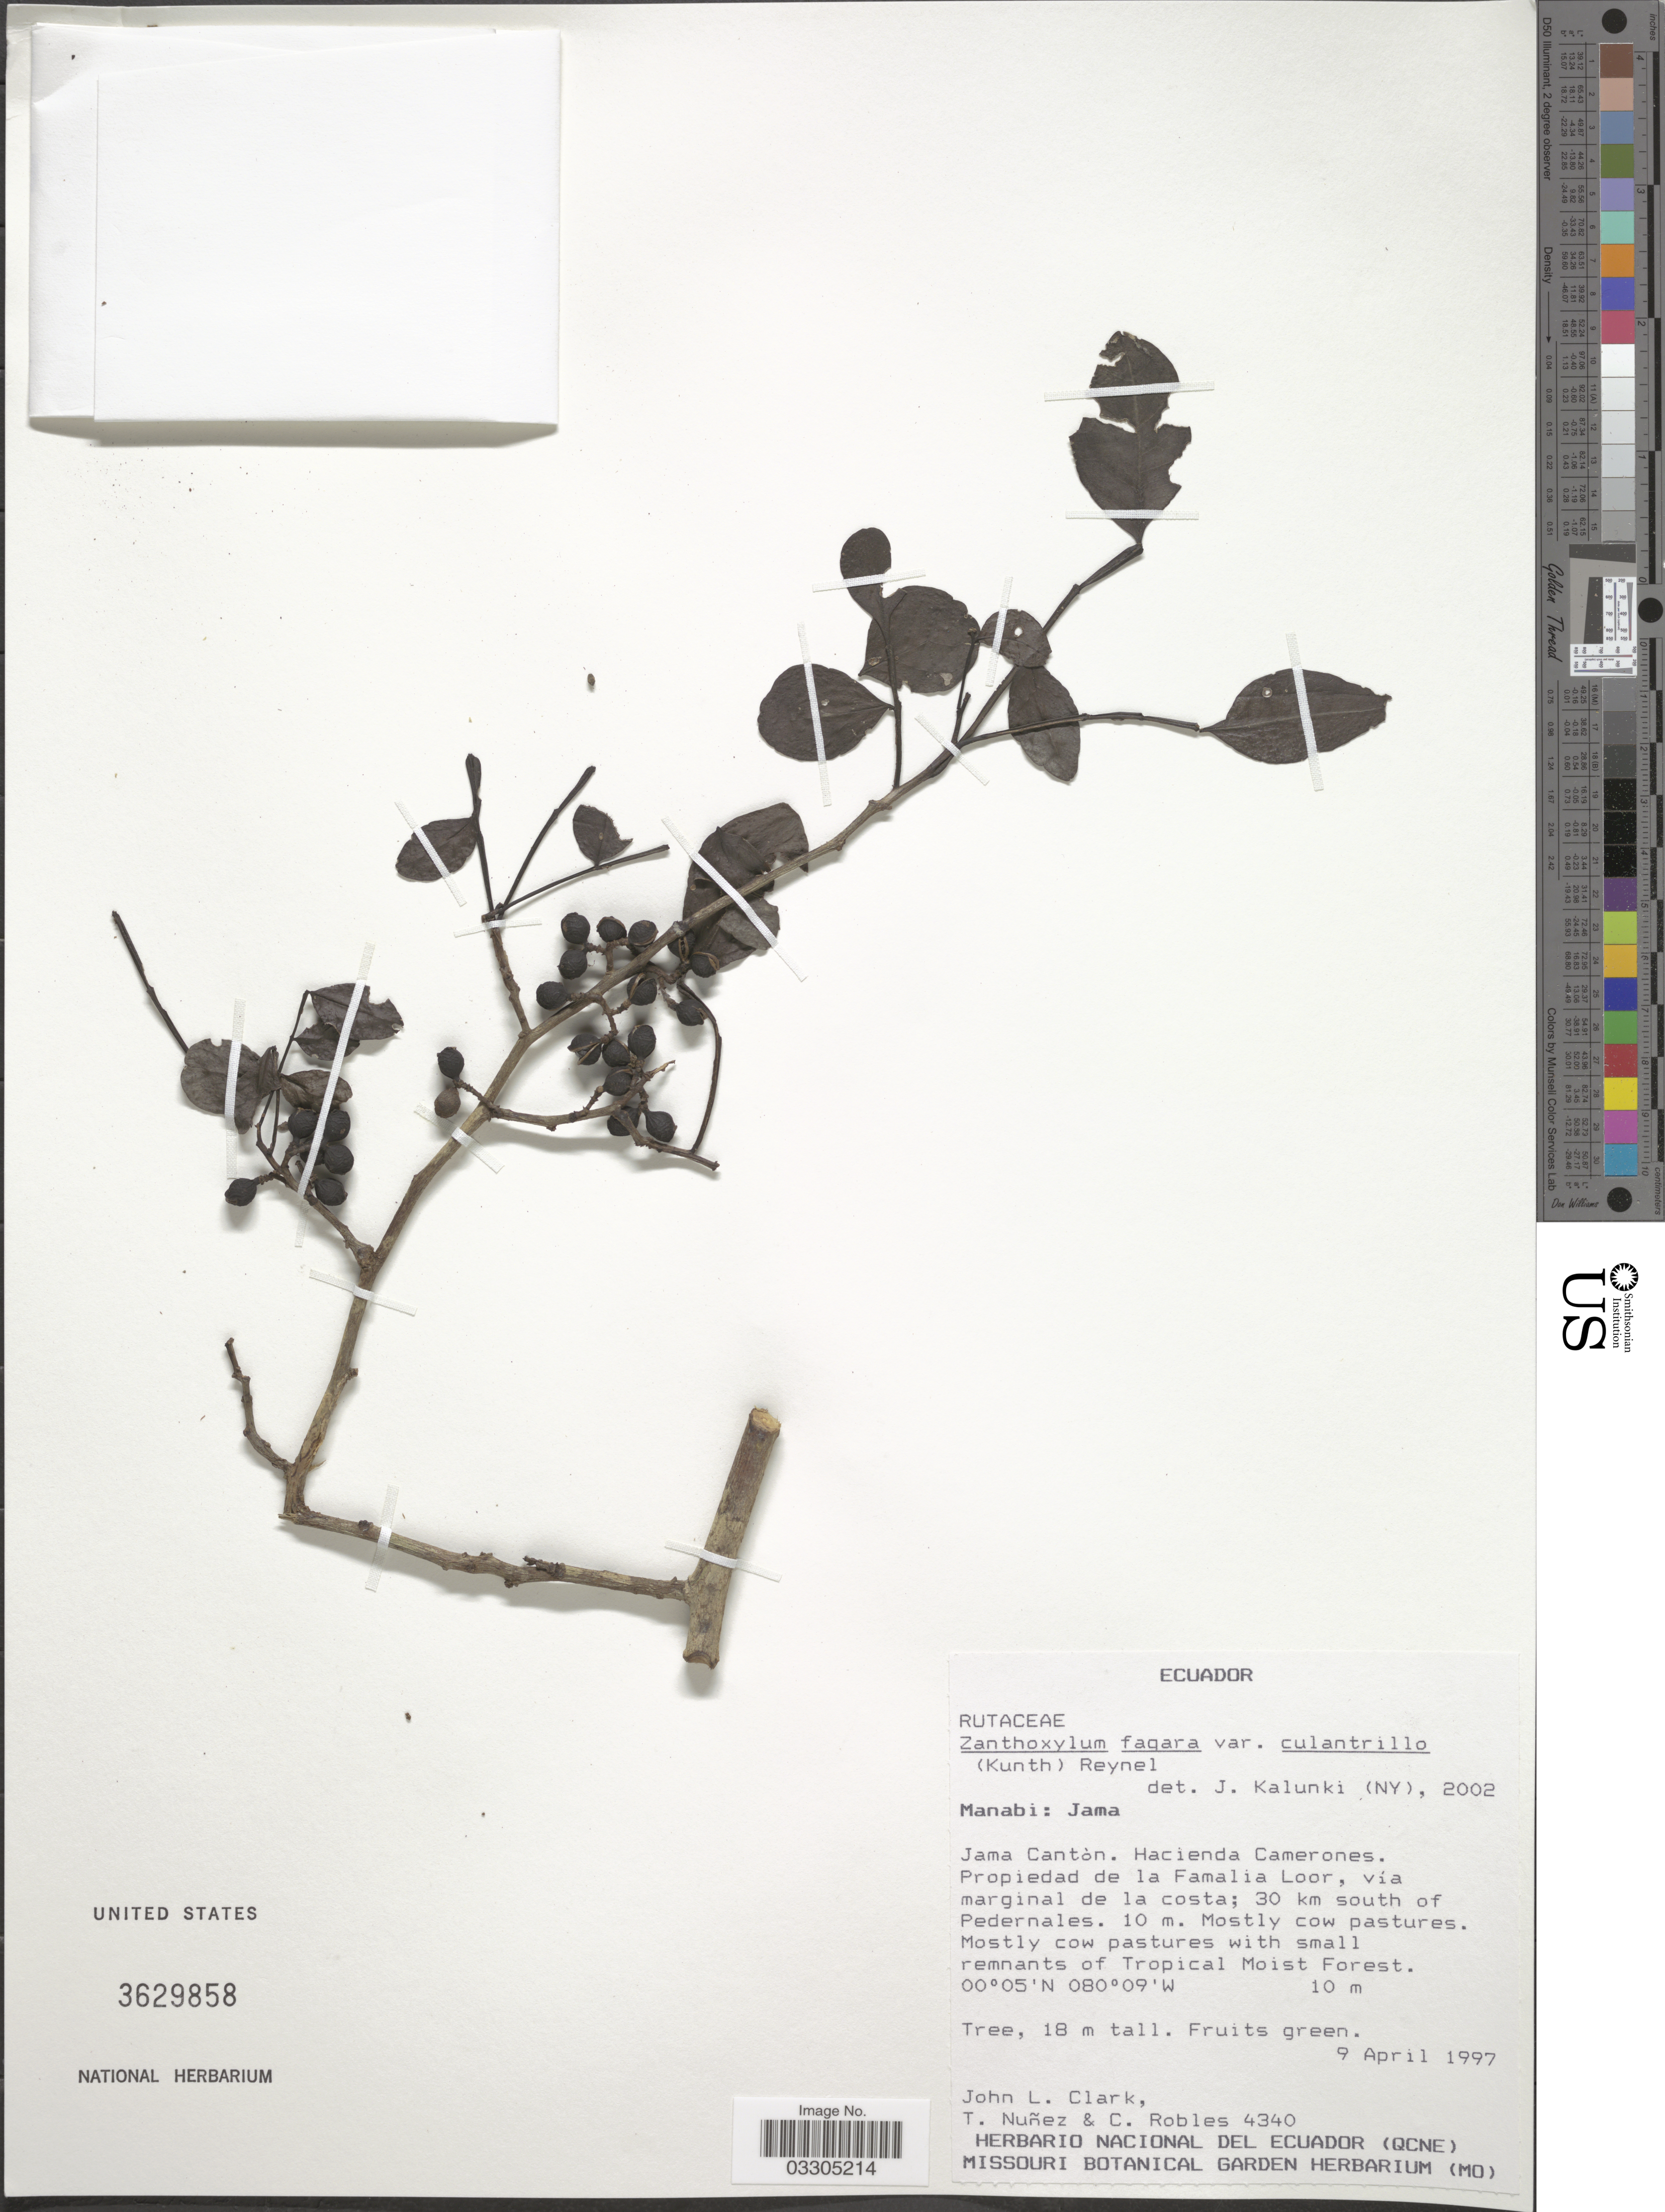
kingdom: Plantae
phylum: Tracheophyta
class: Magnoliopsida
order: Sapindales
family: Rutaceae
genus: Zanthoxylum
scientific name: Zanthoxylum culantrillo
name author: Kunth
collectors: J. L. Clark, T. Núñez & C. Robles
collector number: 4340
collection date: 1997-04-09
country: Ecuador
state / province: Manabí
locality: Jama, Jama Cantón. Hacienda Camerones. Propiedad de la Famalia Loor, vía marginal de la costa; 30 km south of Pedernales.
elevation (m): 10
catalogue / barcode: US 3629858